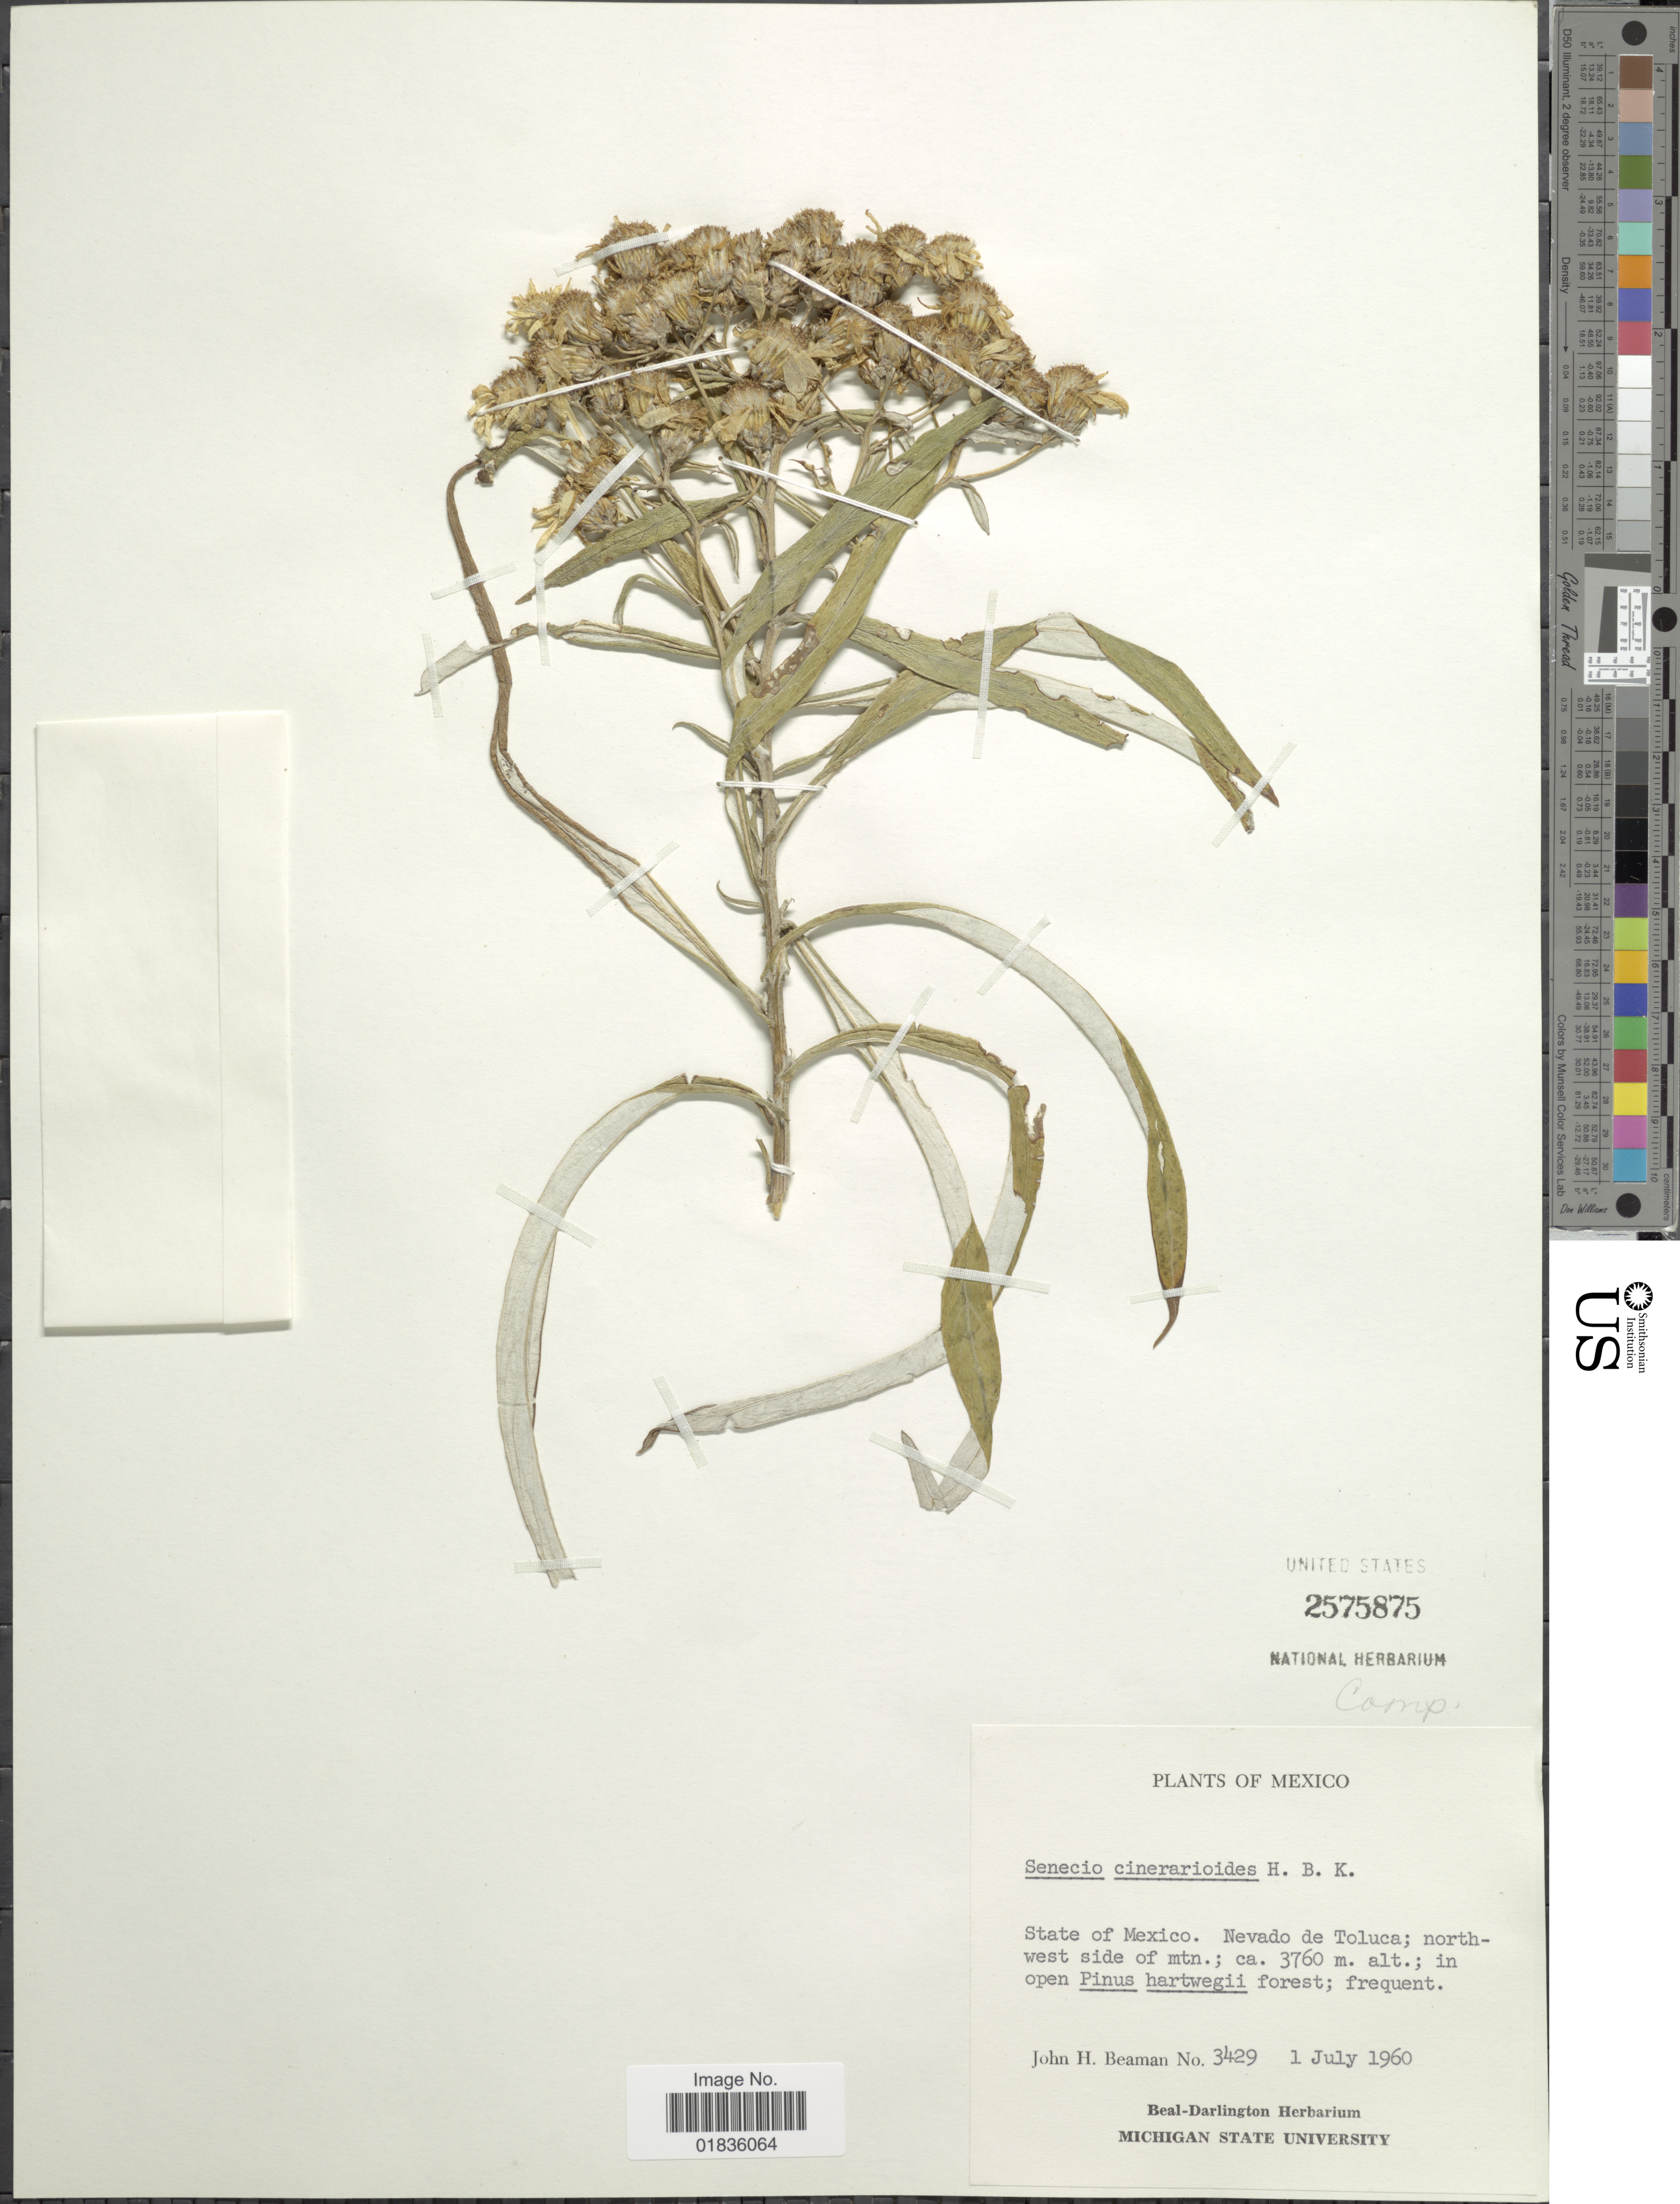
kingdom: Plantae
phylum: Tracheophyta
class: Magnoliopsida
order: Asterales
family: Asteraceae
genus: Senecio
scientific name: Senecio cinerarioides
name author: Kunth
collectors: J. H. Beaman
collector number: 3429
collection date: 1960-07-01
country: Mexico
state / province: México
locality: Nevado de Toluca; northwest side of mtn.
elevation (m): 3760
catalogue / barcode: US 2575875